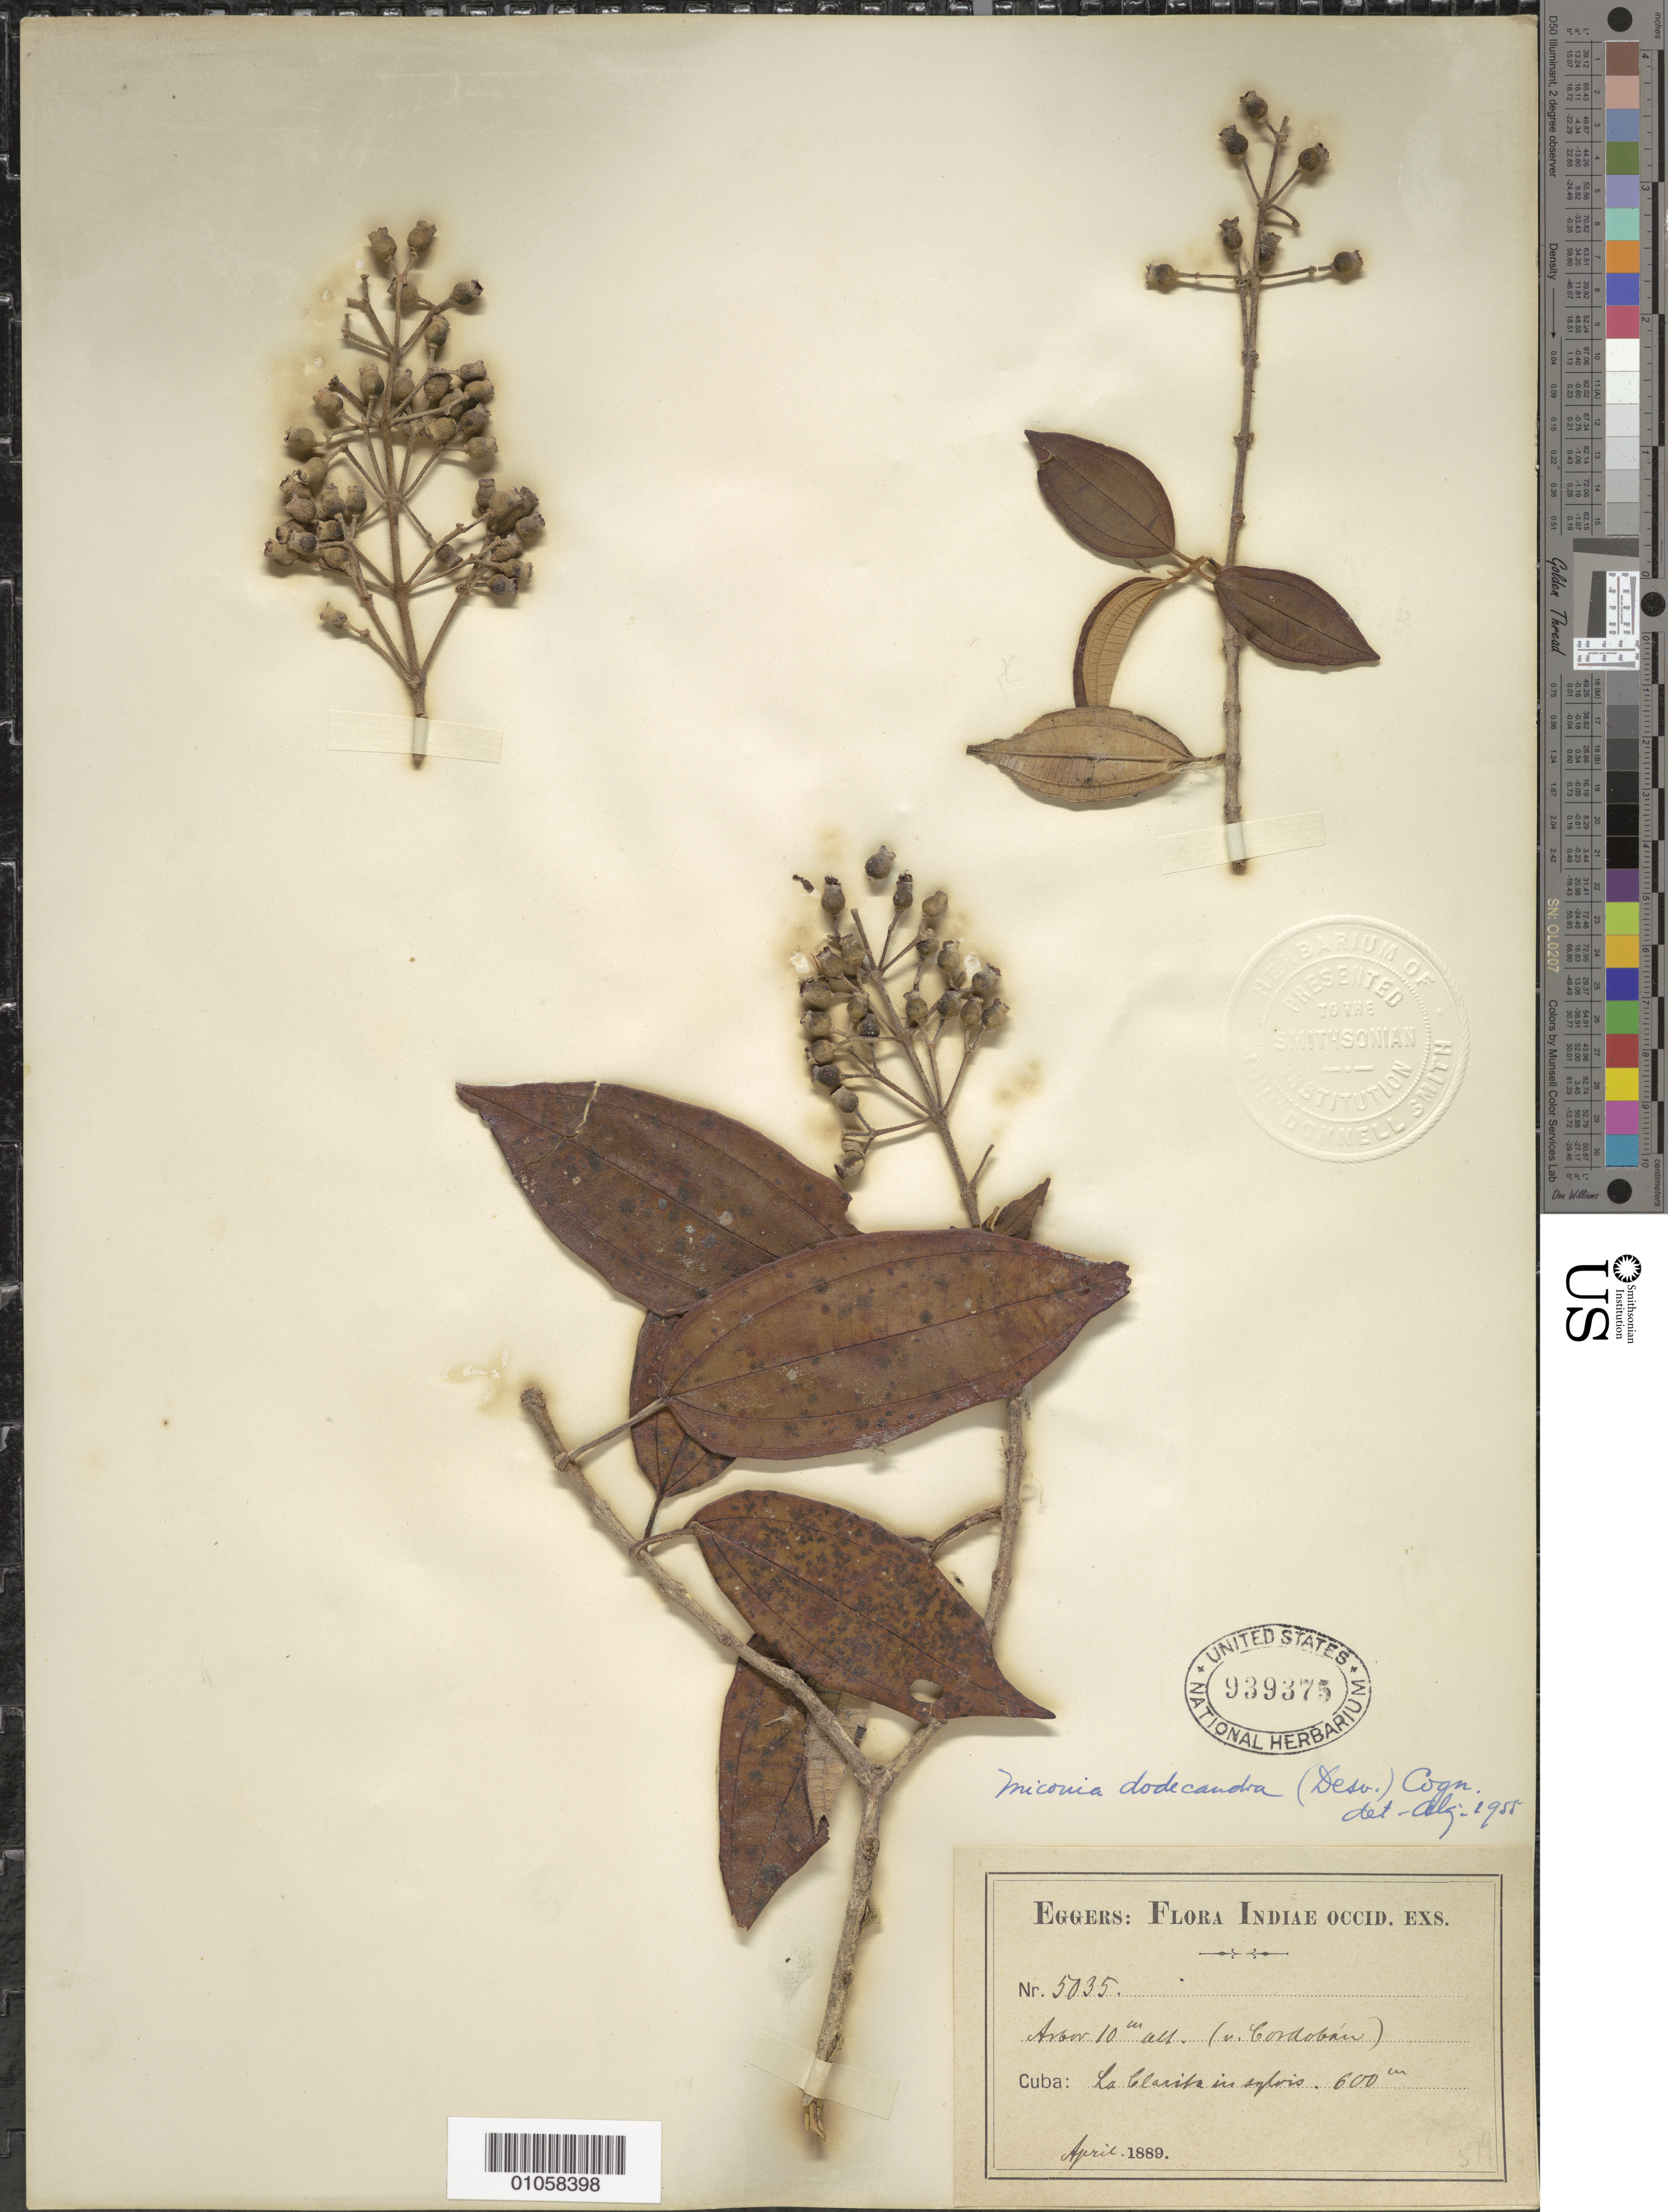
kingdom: Plantae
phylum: Tracheophyta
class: Magnoliopsida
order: Myrtales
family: Melastomataceae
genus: Miconia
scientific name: Miconia dodecandra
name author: Cogn.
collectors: H. F. A. von Eggers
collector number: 5035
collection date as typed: Apr 1889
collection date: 1889-04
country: Cuba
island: Cuba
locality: La Clarita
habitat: In sylvis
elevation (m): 600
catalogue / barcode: US 939375